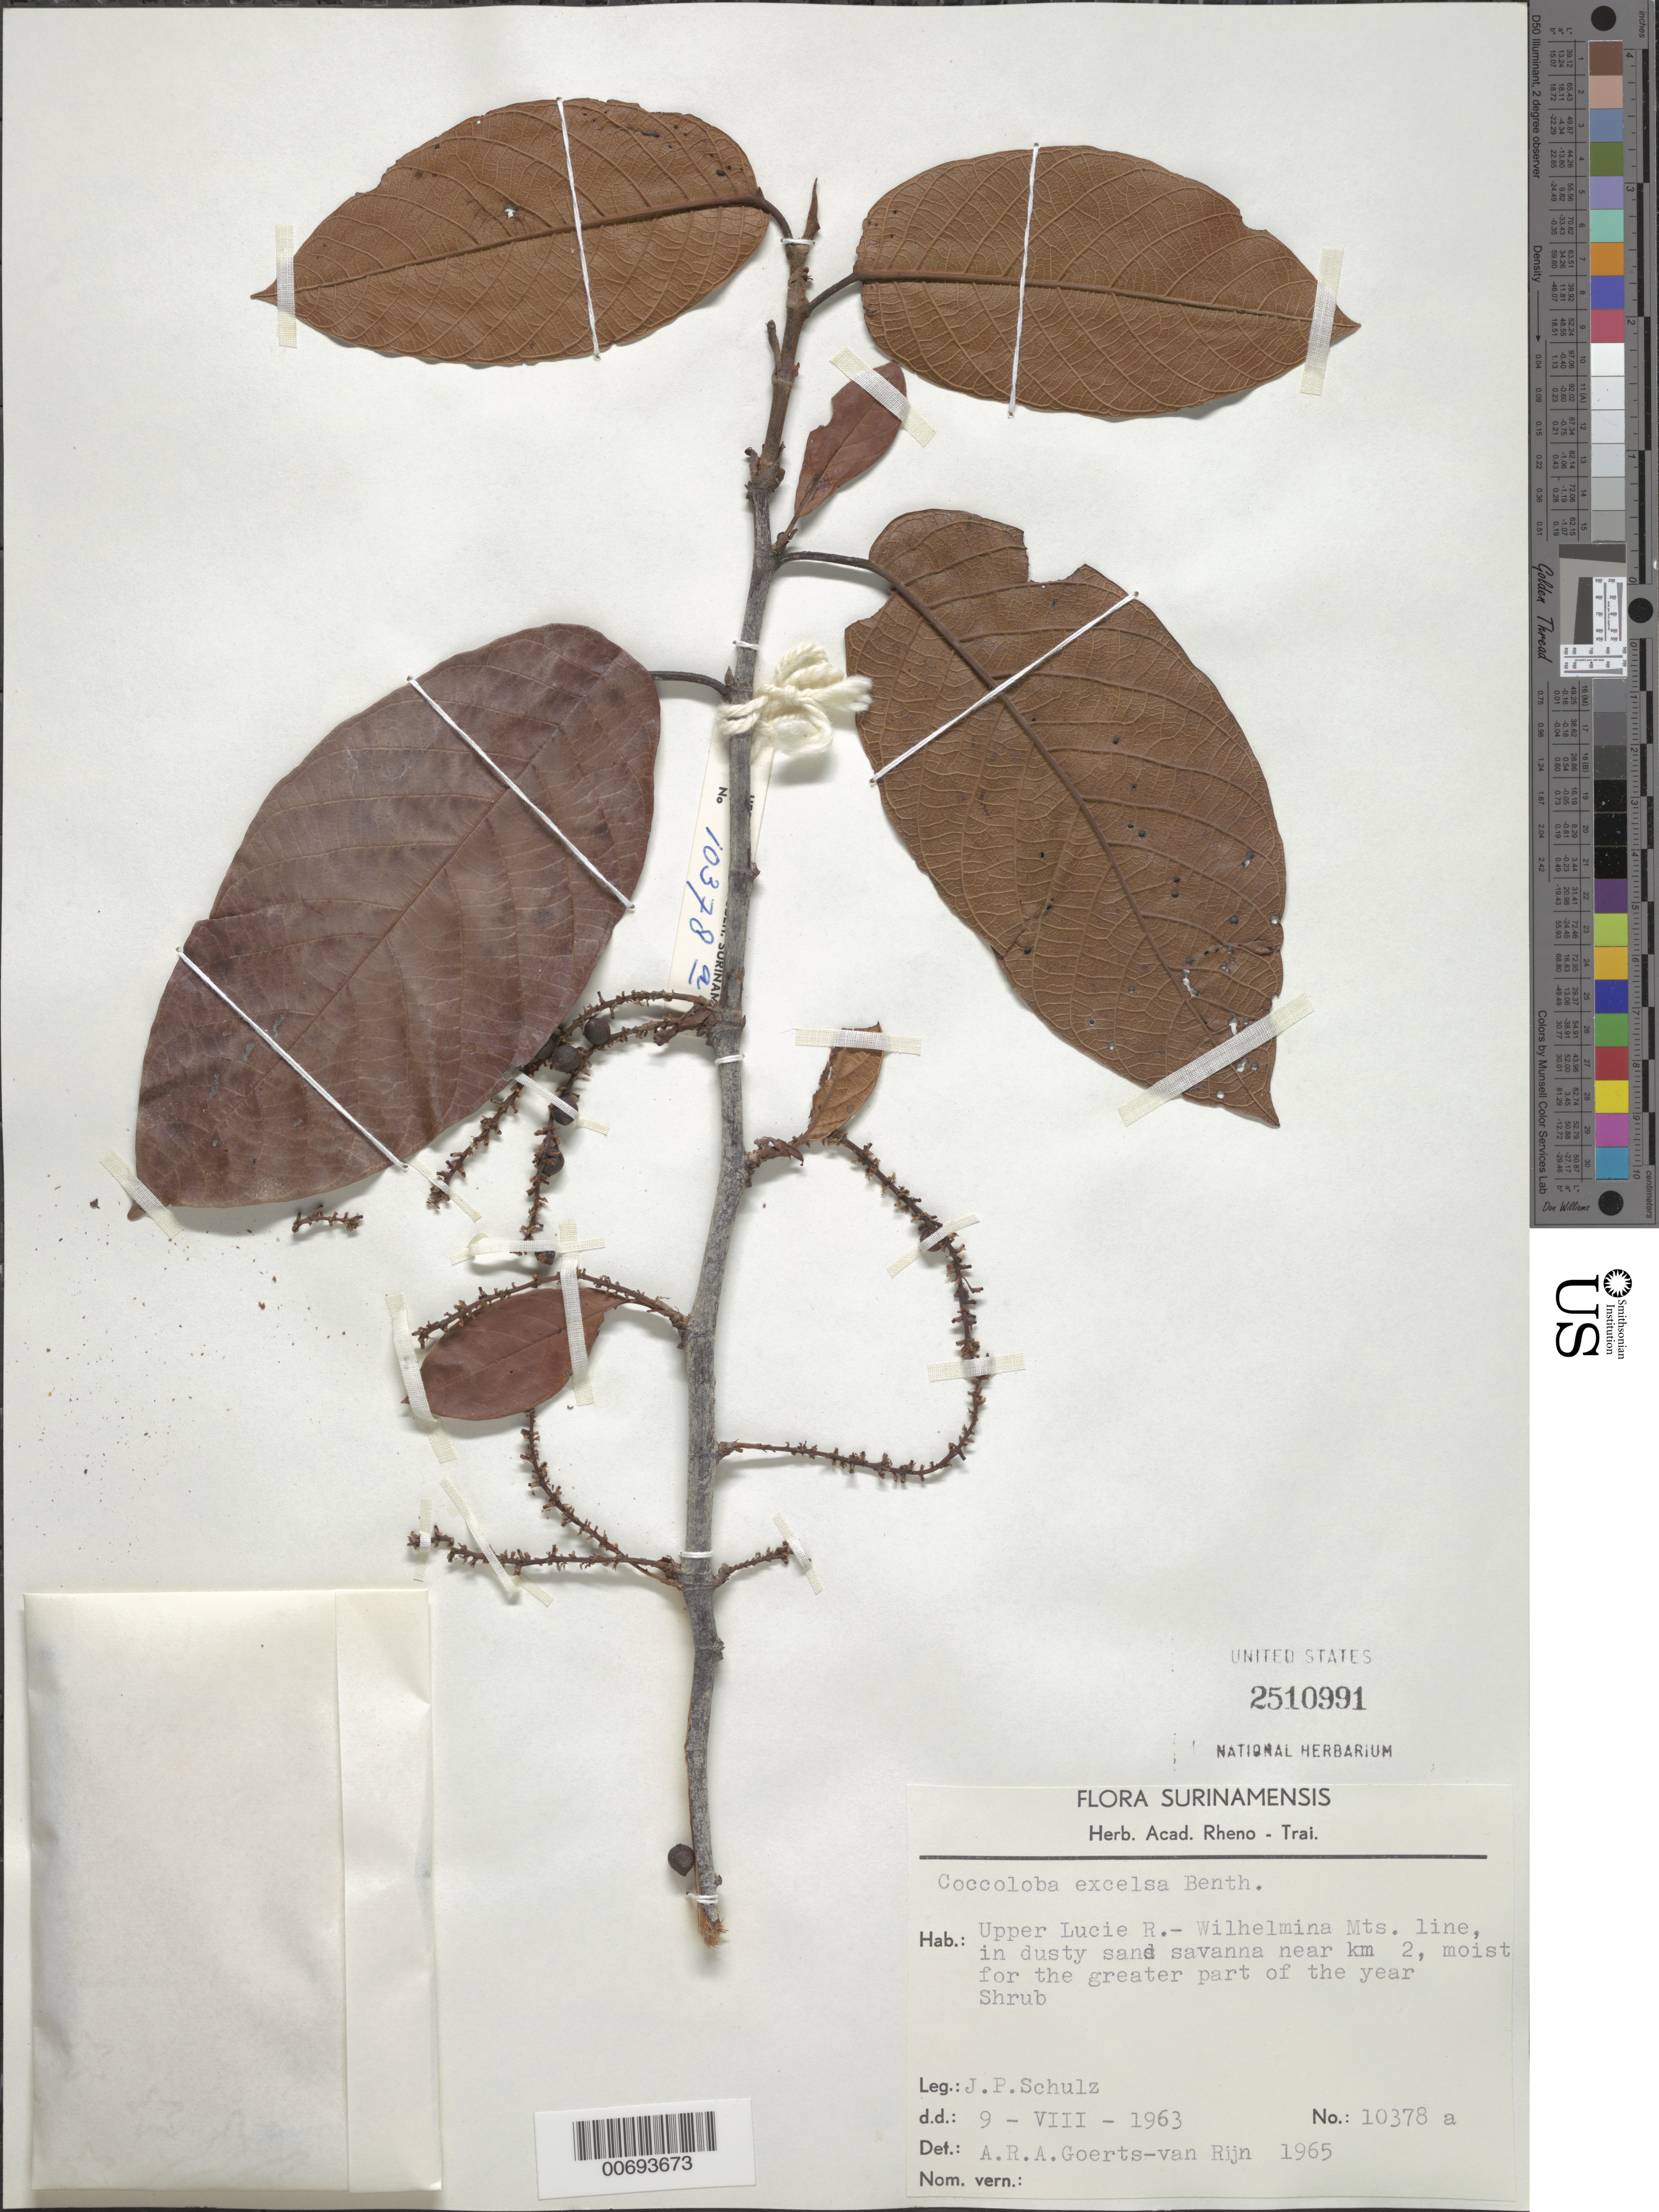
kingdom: Plantae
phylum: Tracheophyta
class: Magnoliopsida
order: Caryophyllales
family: Polygonaceae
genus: Coccoloba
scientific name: Coccoloba excelsa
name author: Benth.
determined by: Görts-van Rijn, A. R. A.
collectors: J. P. Schulz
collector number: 10378 a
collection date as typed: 9-Aug-63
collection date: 1963-08-09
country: Suriname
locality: Lucie R. to Wilhelmina Mts., near km 2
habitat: Savanna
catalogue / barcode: US 2510991